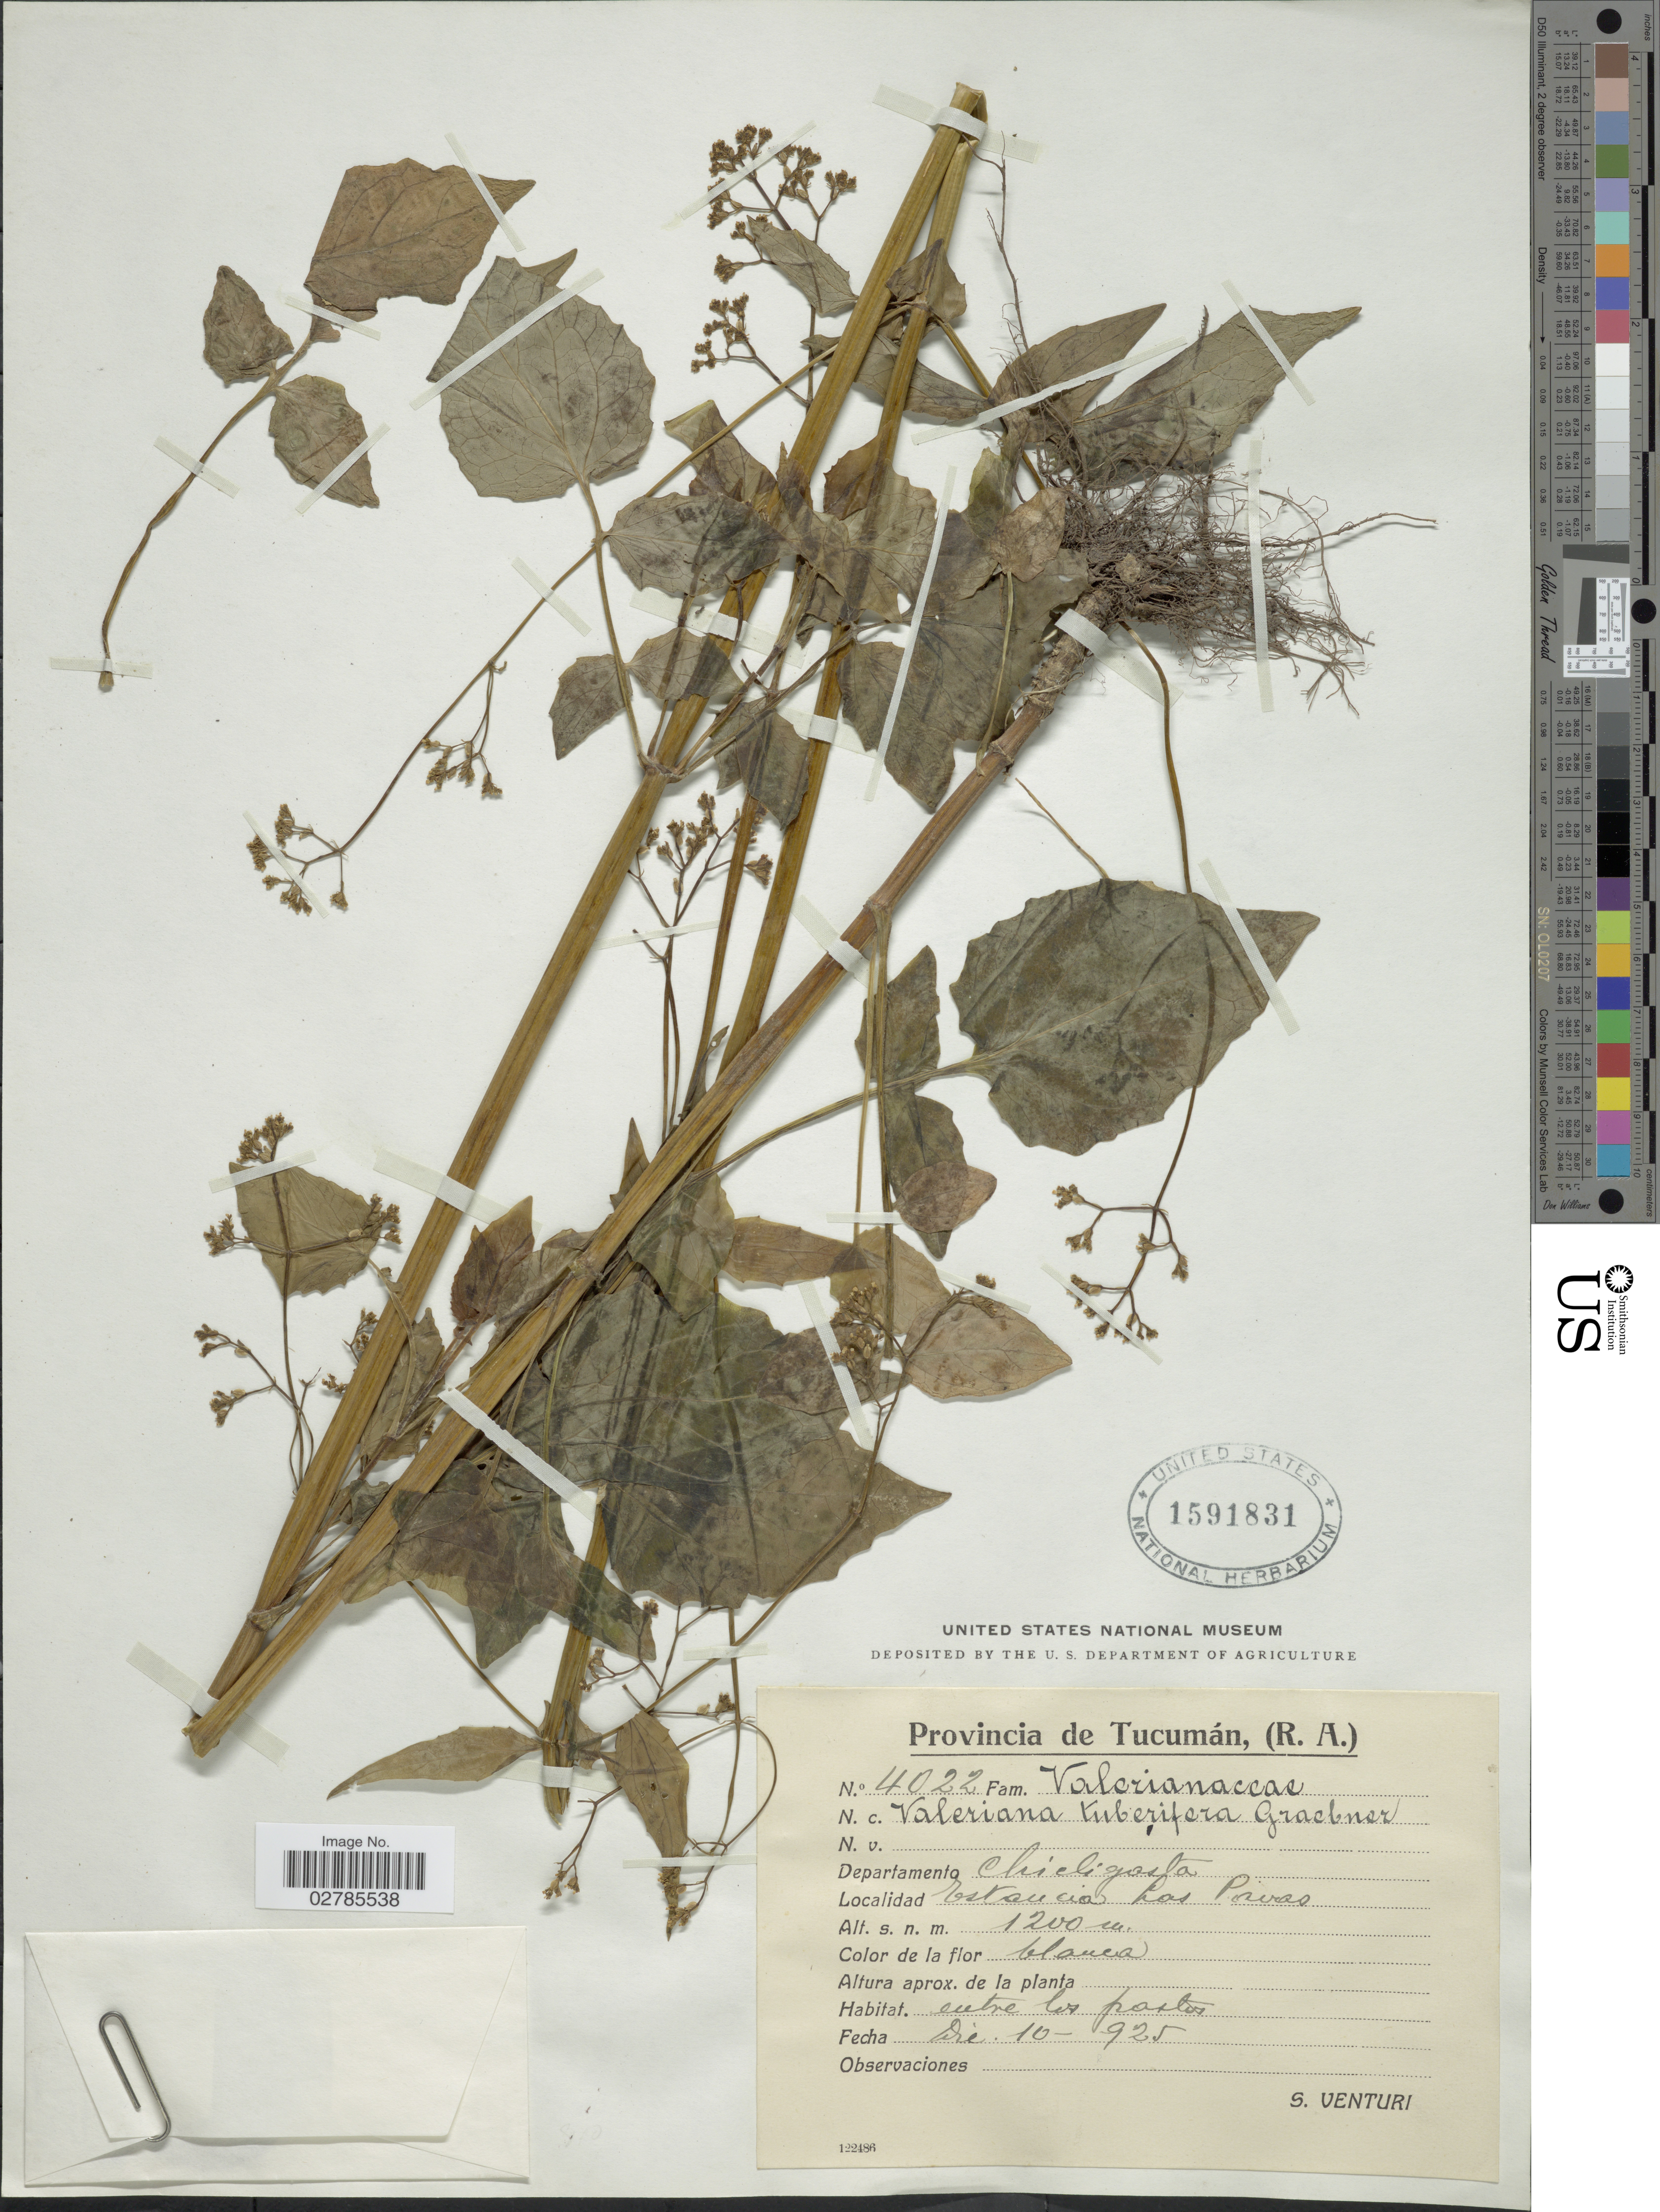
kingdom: Plantae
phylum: Tracheophyta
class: Magnoliopsida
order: Dipsacales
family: Caprifoliaceae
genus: Valeriana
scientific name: Valeriana tubifera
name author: P. Graebn.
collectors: S. Venturi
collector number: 4022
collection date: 1925-12-10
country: Argentina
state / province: Tucuman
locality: (R.A.) Departamento Chicligasta. Estancia Las Pavas.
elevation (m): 1200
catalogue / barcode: US 1591831